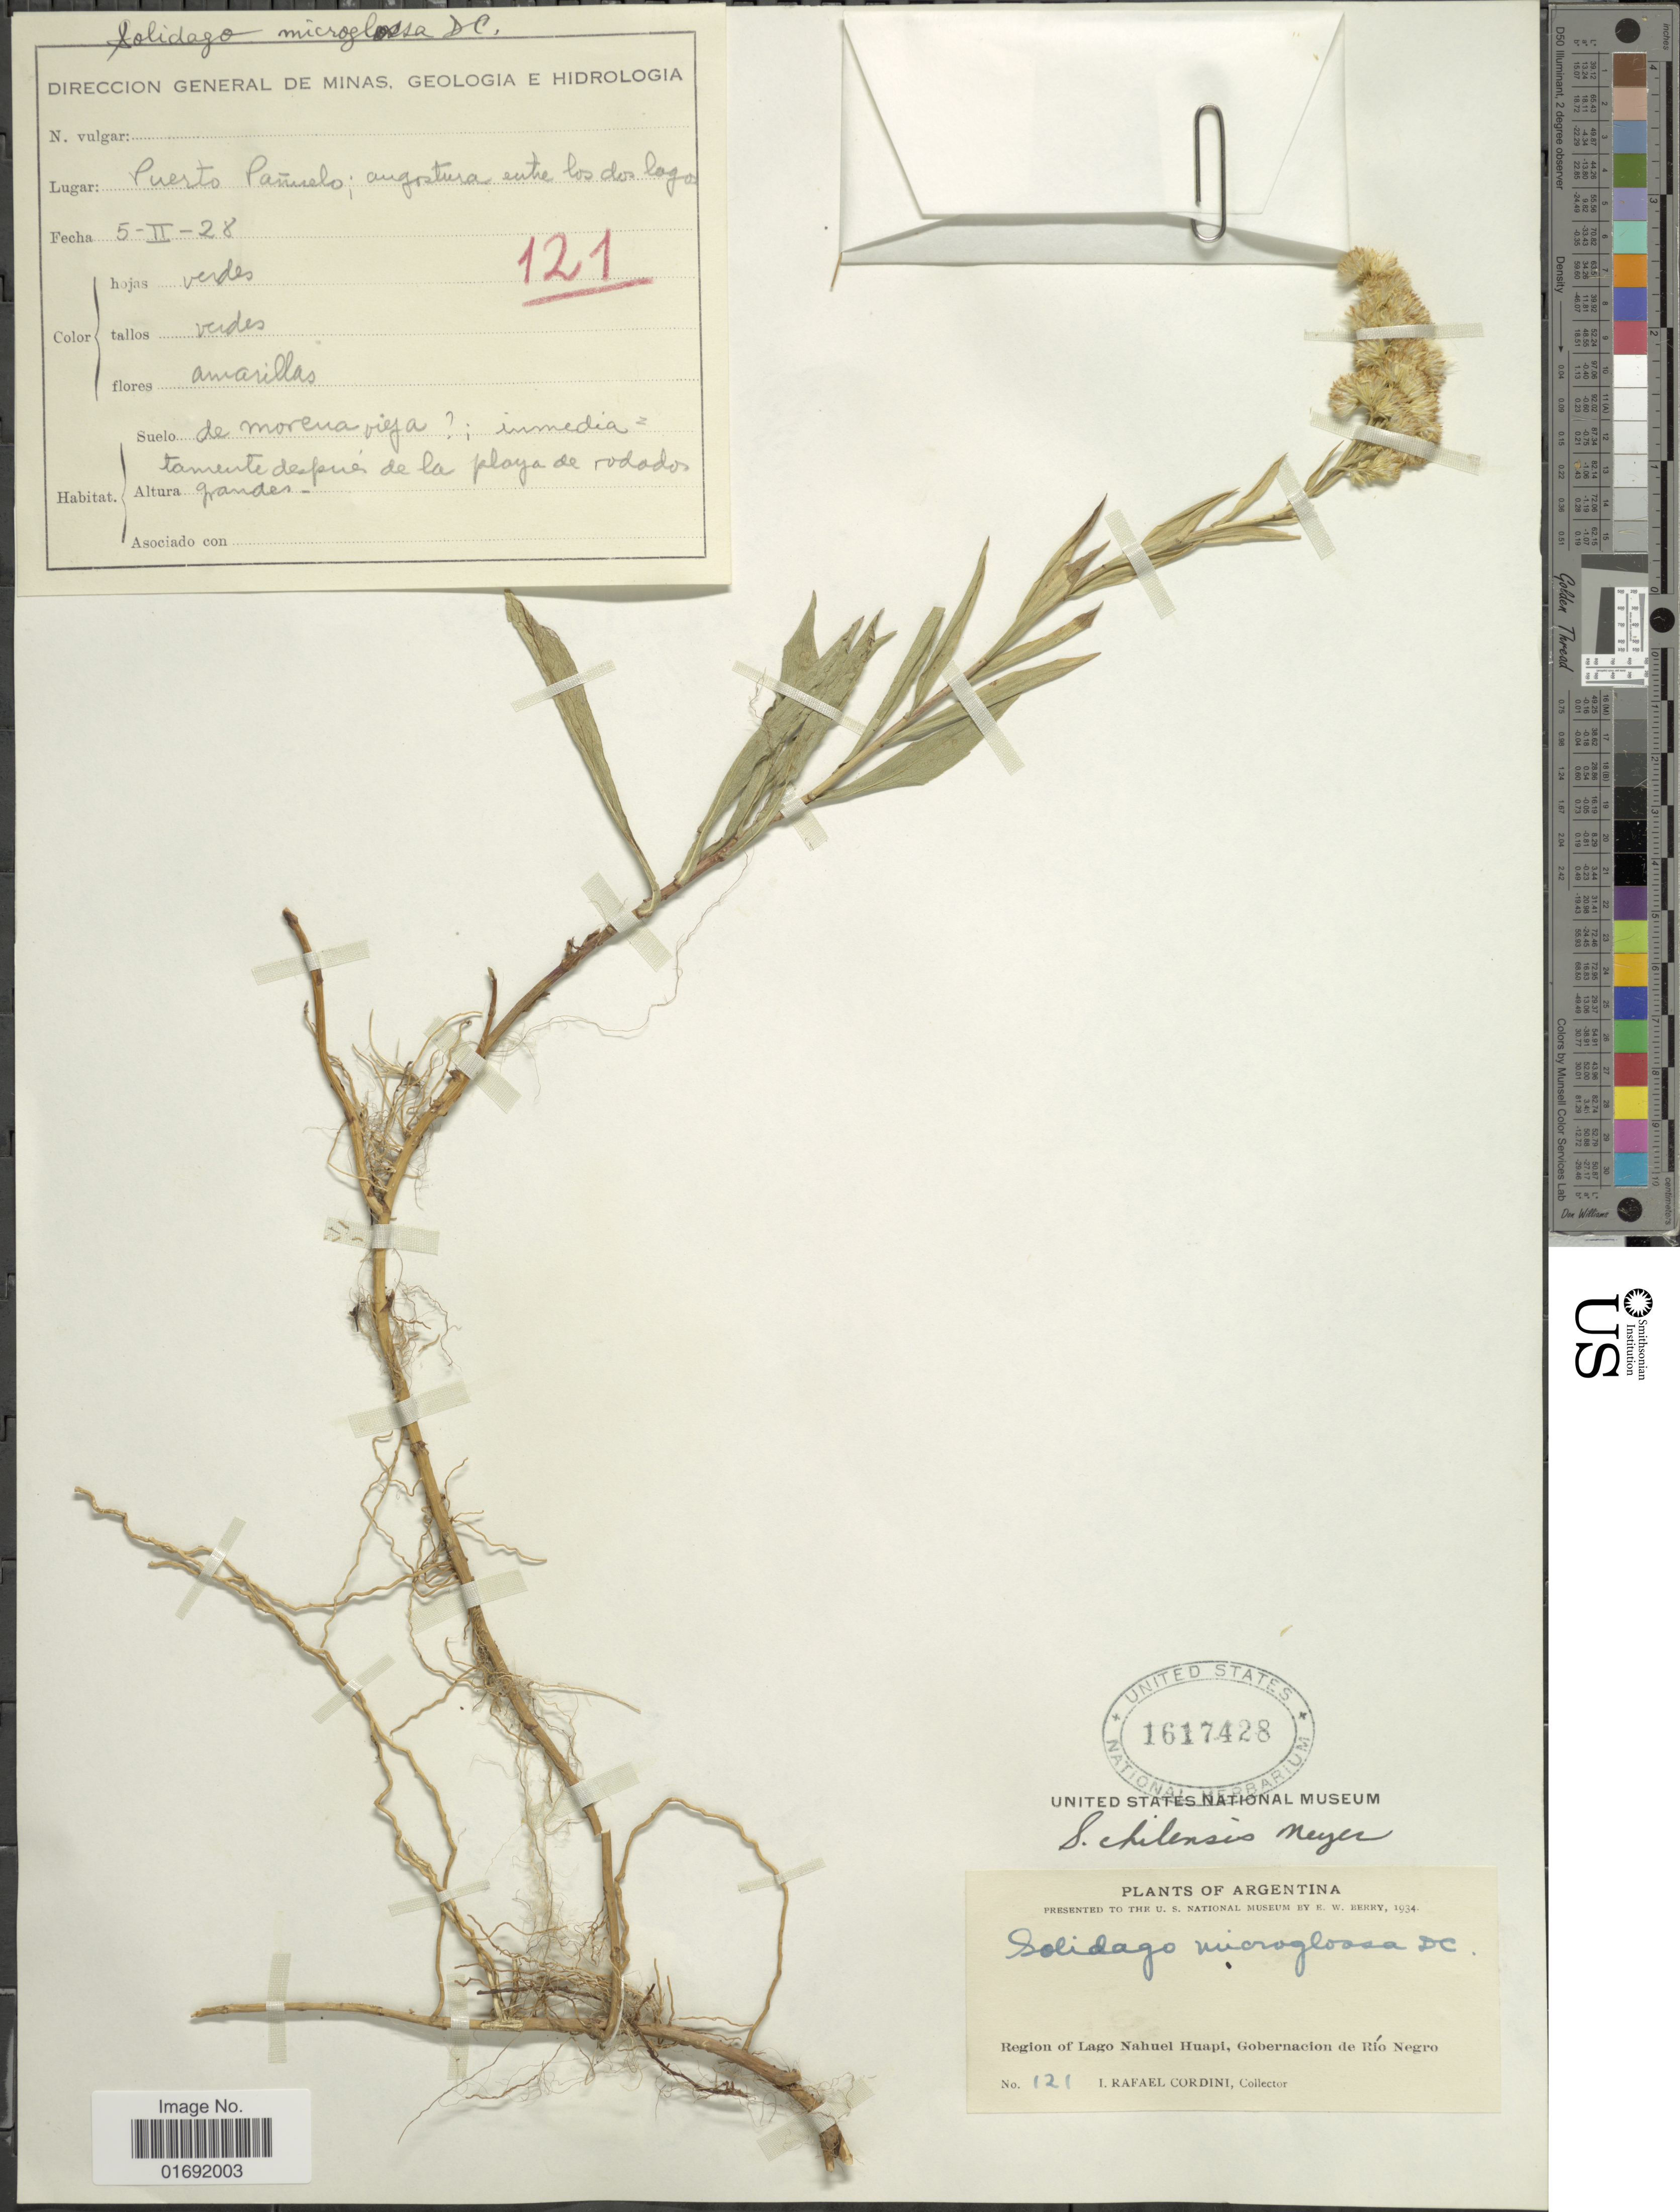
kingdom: Plantae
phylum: Tracheophyta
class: Magnoliopsida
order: Asterales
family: Asteraceae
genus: Solidago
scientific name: Solidago chilensis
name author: Meyen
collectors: I. Cordini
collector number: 121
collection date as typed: Transcribed d/m/y: 5/2/28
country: Argentina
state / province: Rio Negro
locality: Region of Lago Nahuel Huapi, Gobernacion de Rio Negro, Puerto Panuelo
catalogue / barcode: US 1617428